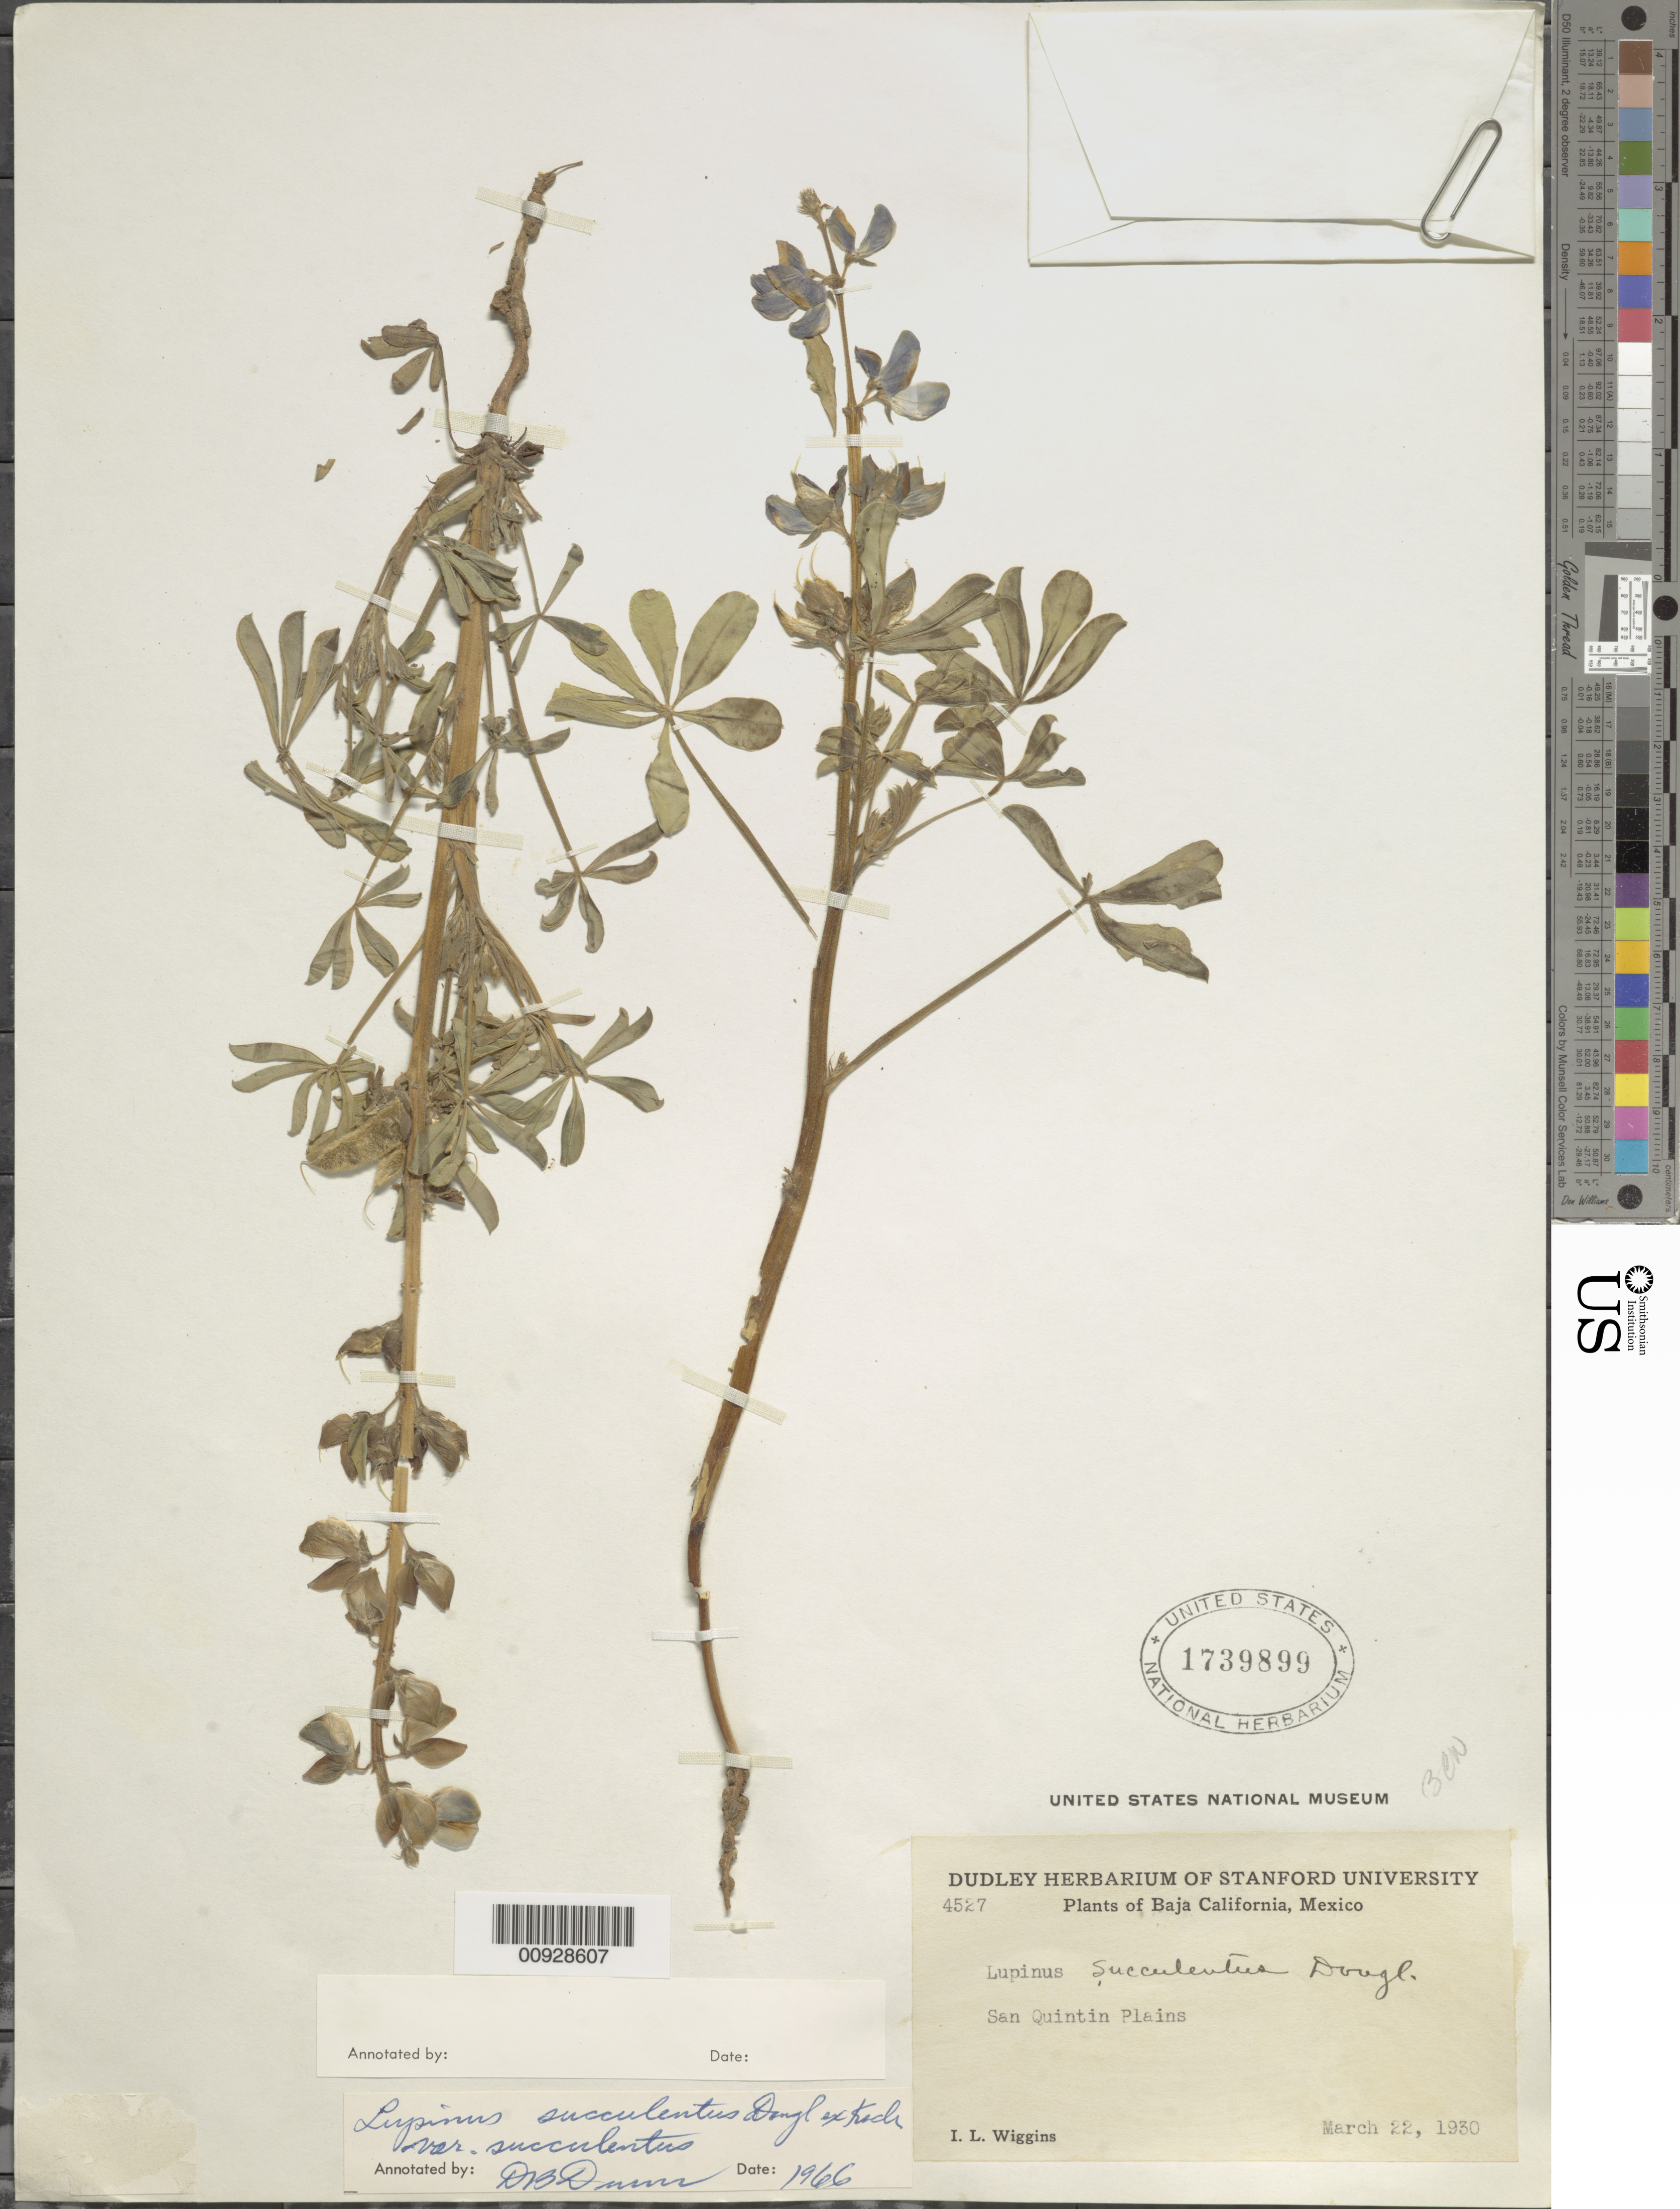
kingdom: Plantae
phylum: Tracheophyta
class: Magnoliopsida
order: Fabales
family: Fabaceae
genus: Lupinus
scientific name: Lupinus succulentus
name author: Douglas ex K. Koch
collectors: I. L. Wiggins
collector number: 4527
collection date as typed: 22 Mar 1930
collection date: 1930-03-22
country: Mexico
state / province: Baja California Norte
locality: San Quintin Plains.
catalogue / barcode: US 1739899